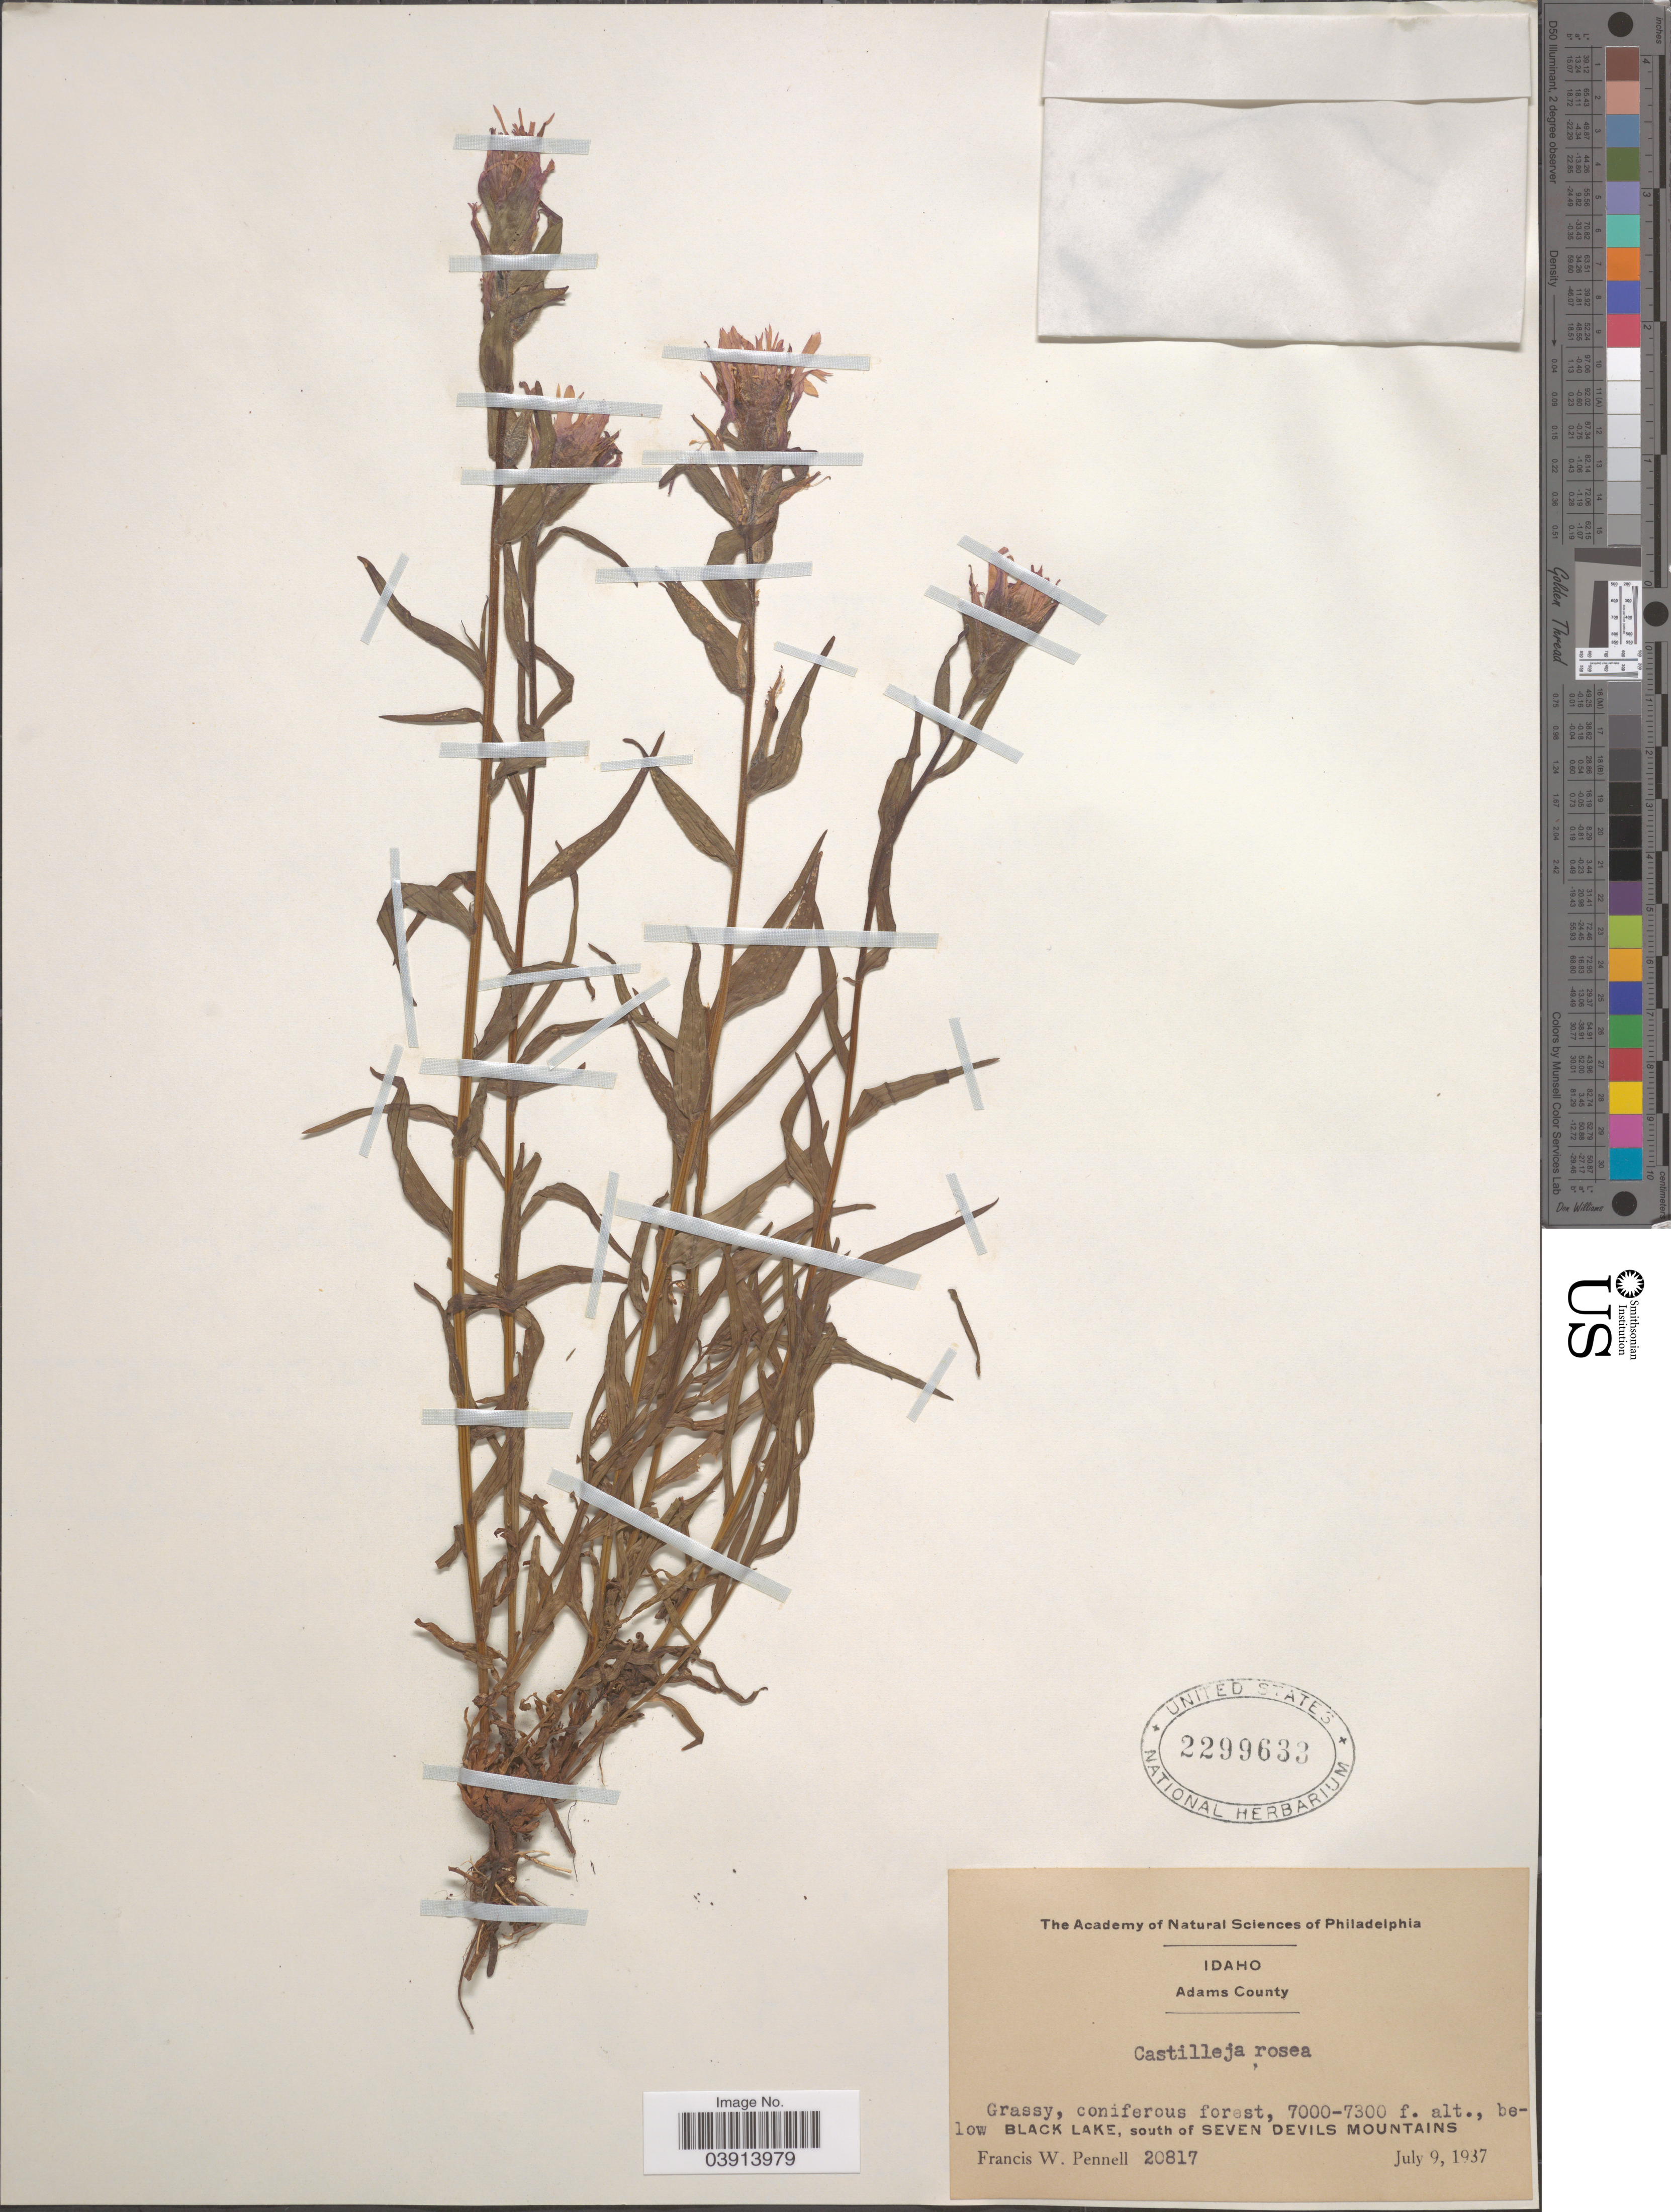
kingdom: Plantae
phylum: Tracheophyta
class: Magnoliopsida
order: Lamiales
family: Orobanchaceae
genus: Castilleja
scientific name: Castilleja rhexiifolia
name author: Rydb.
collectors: F. W. Pennell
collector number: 20817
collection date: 1937-07-09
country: United States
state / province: Idaho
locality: Adams County. Below Black Lake, south of Seven Devils Mountains.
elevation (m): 2134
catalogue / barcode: US 2299633